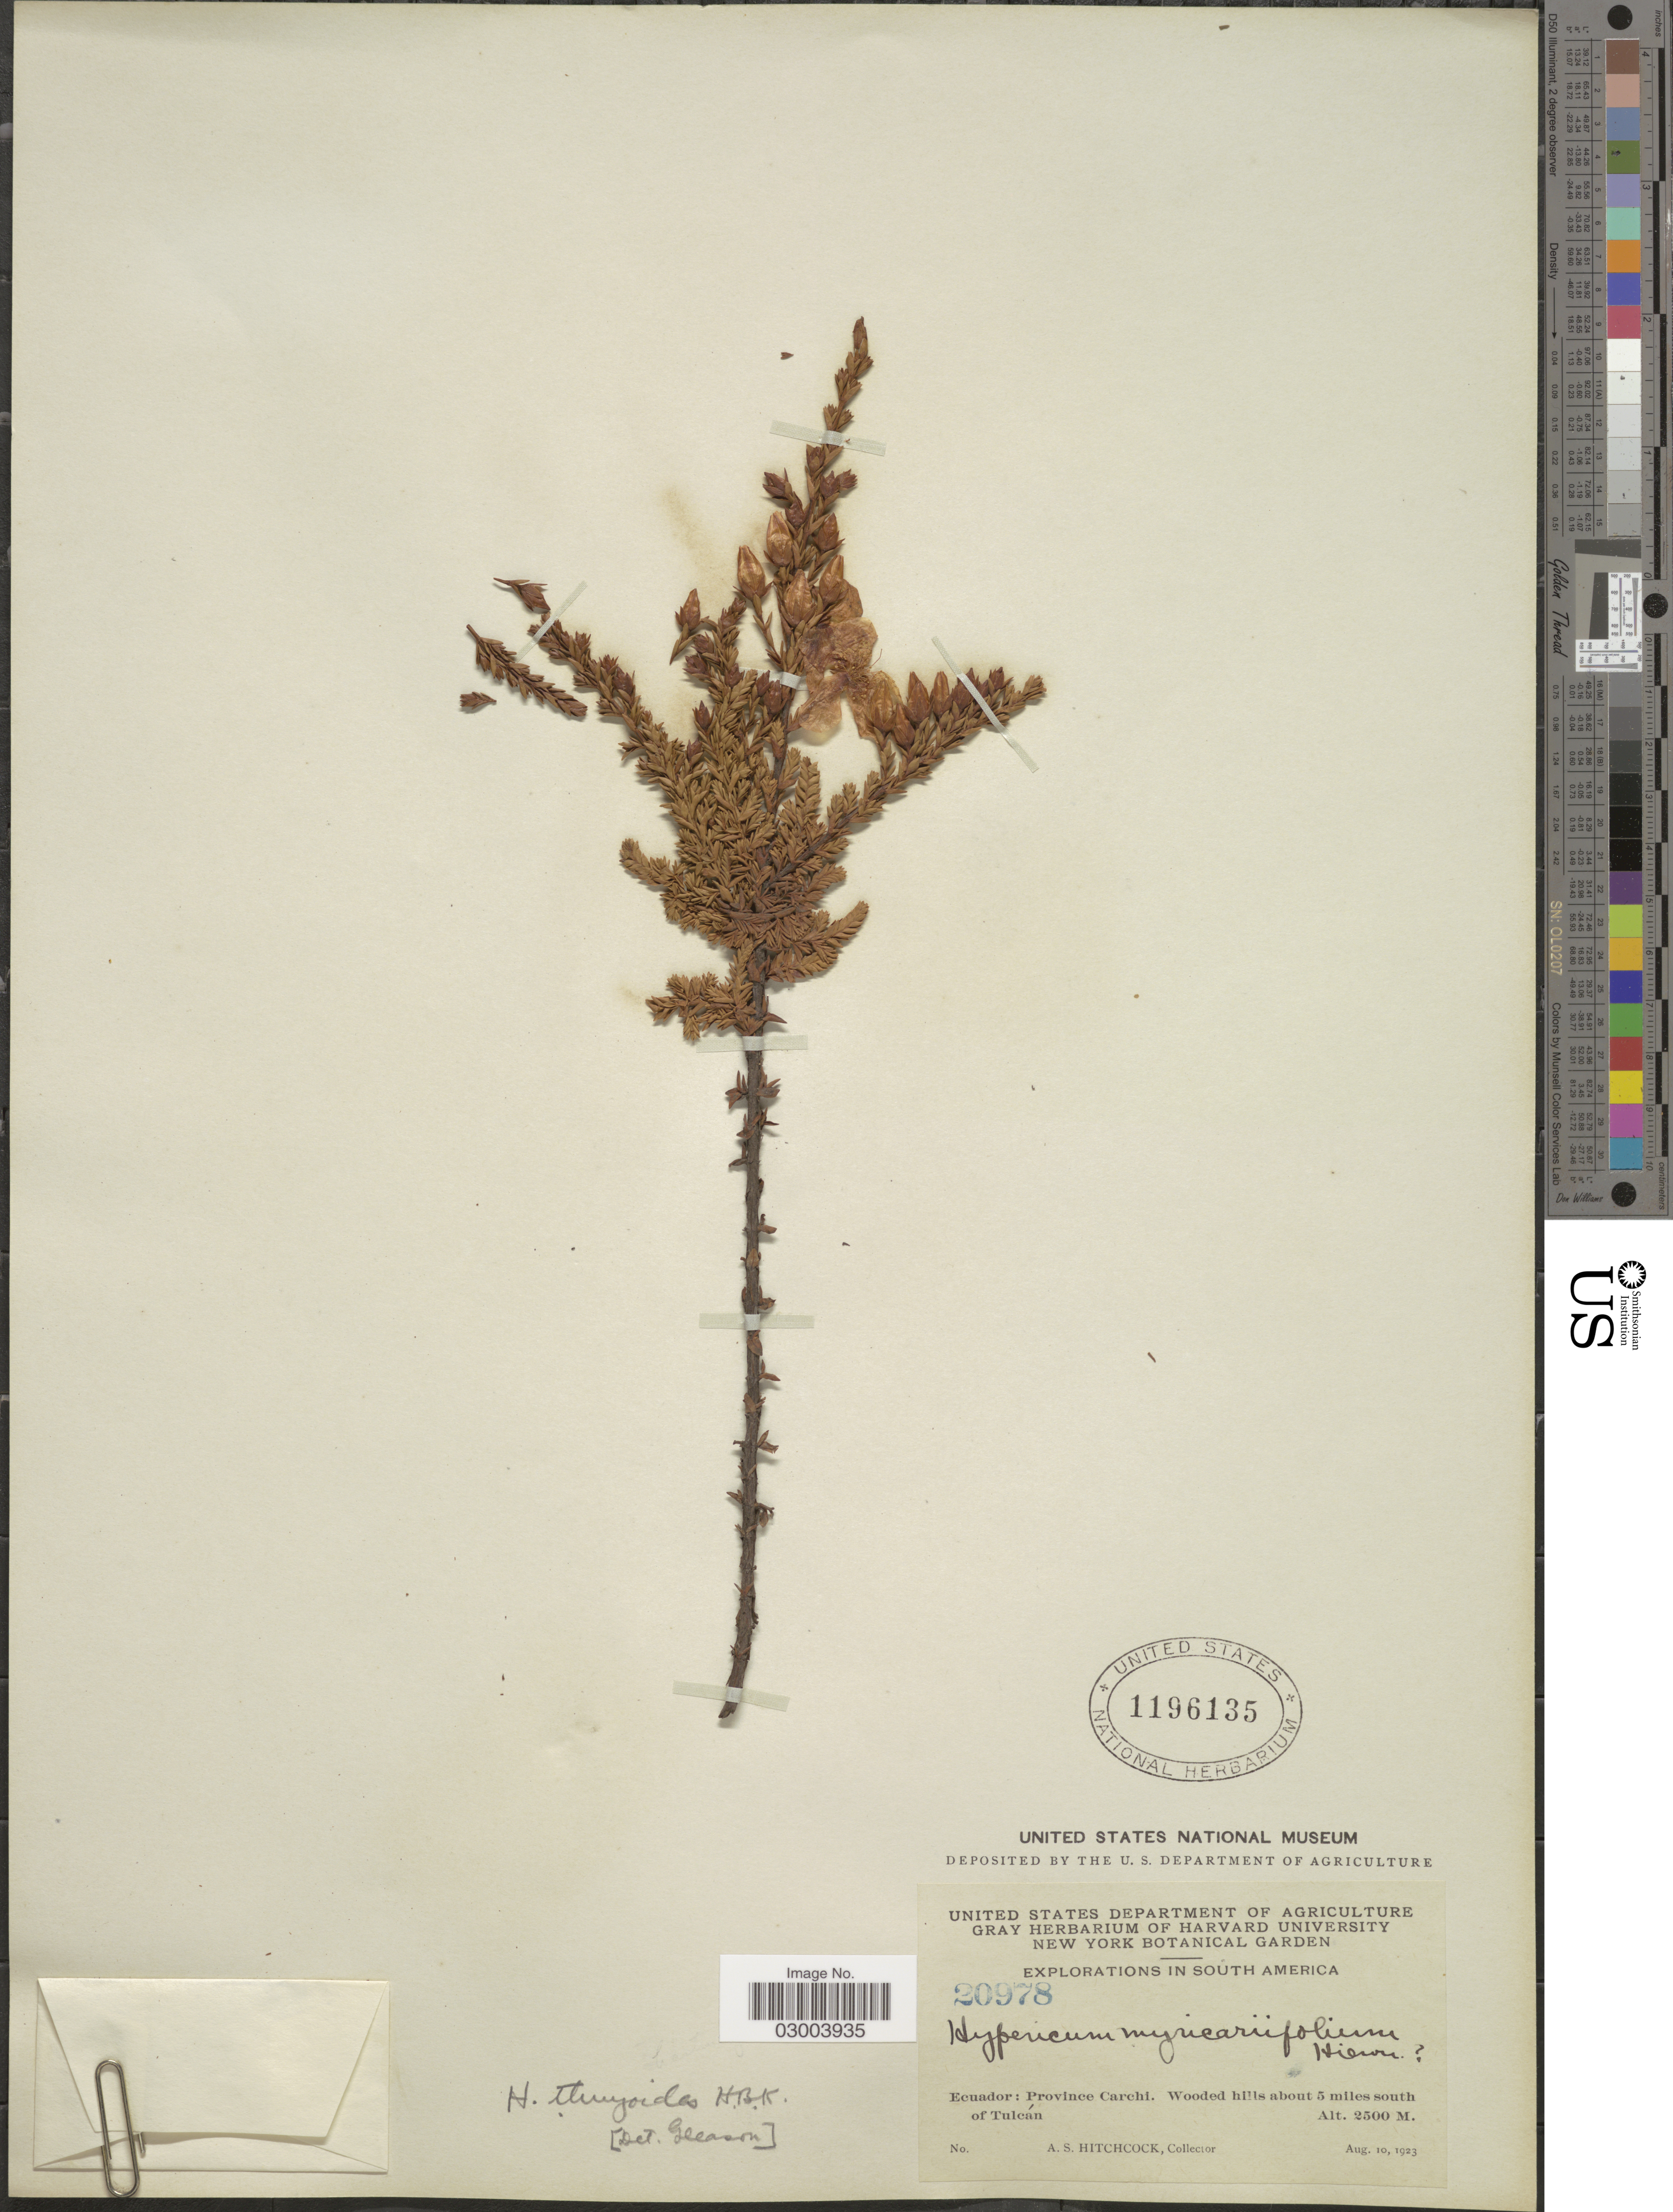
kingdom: Plantae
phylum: Tracheophyta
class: Magnoliopsida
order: Malpighiales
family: Hypericaceae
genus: Hypericum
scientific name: Hypericum thuyoides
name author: Kunth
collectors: A. S. Hitchcock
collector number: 20978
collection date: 1923-08-10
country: Ecuador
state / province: Carchi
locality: Wooded hills about 5 miles south of Tulcán.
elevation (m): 2500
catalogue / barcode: US 1196135